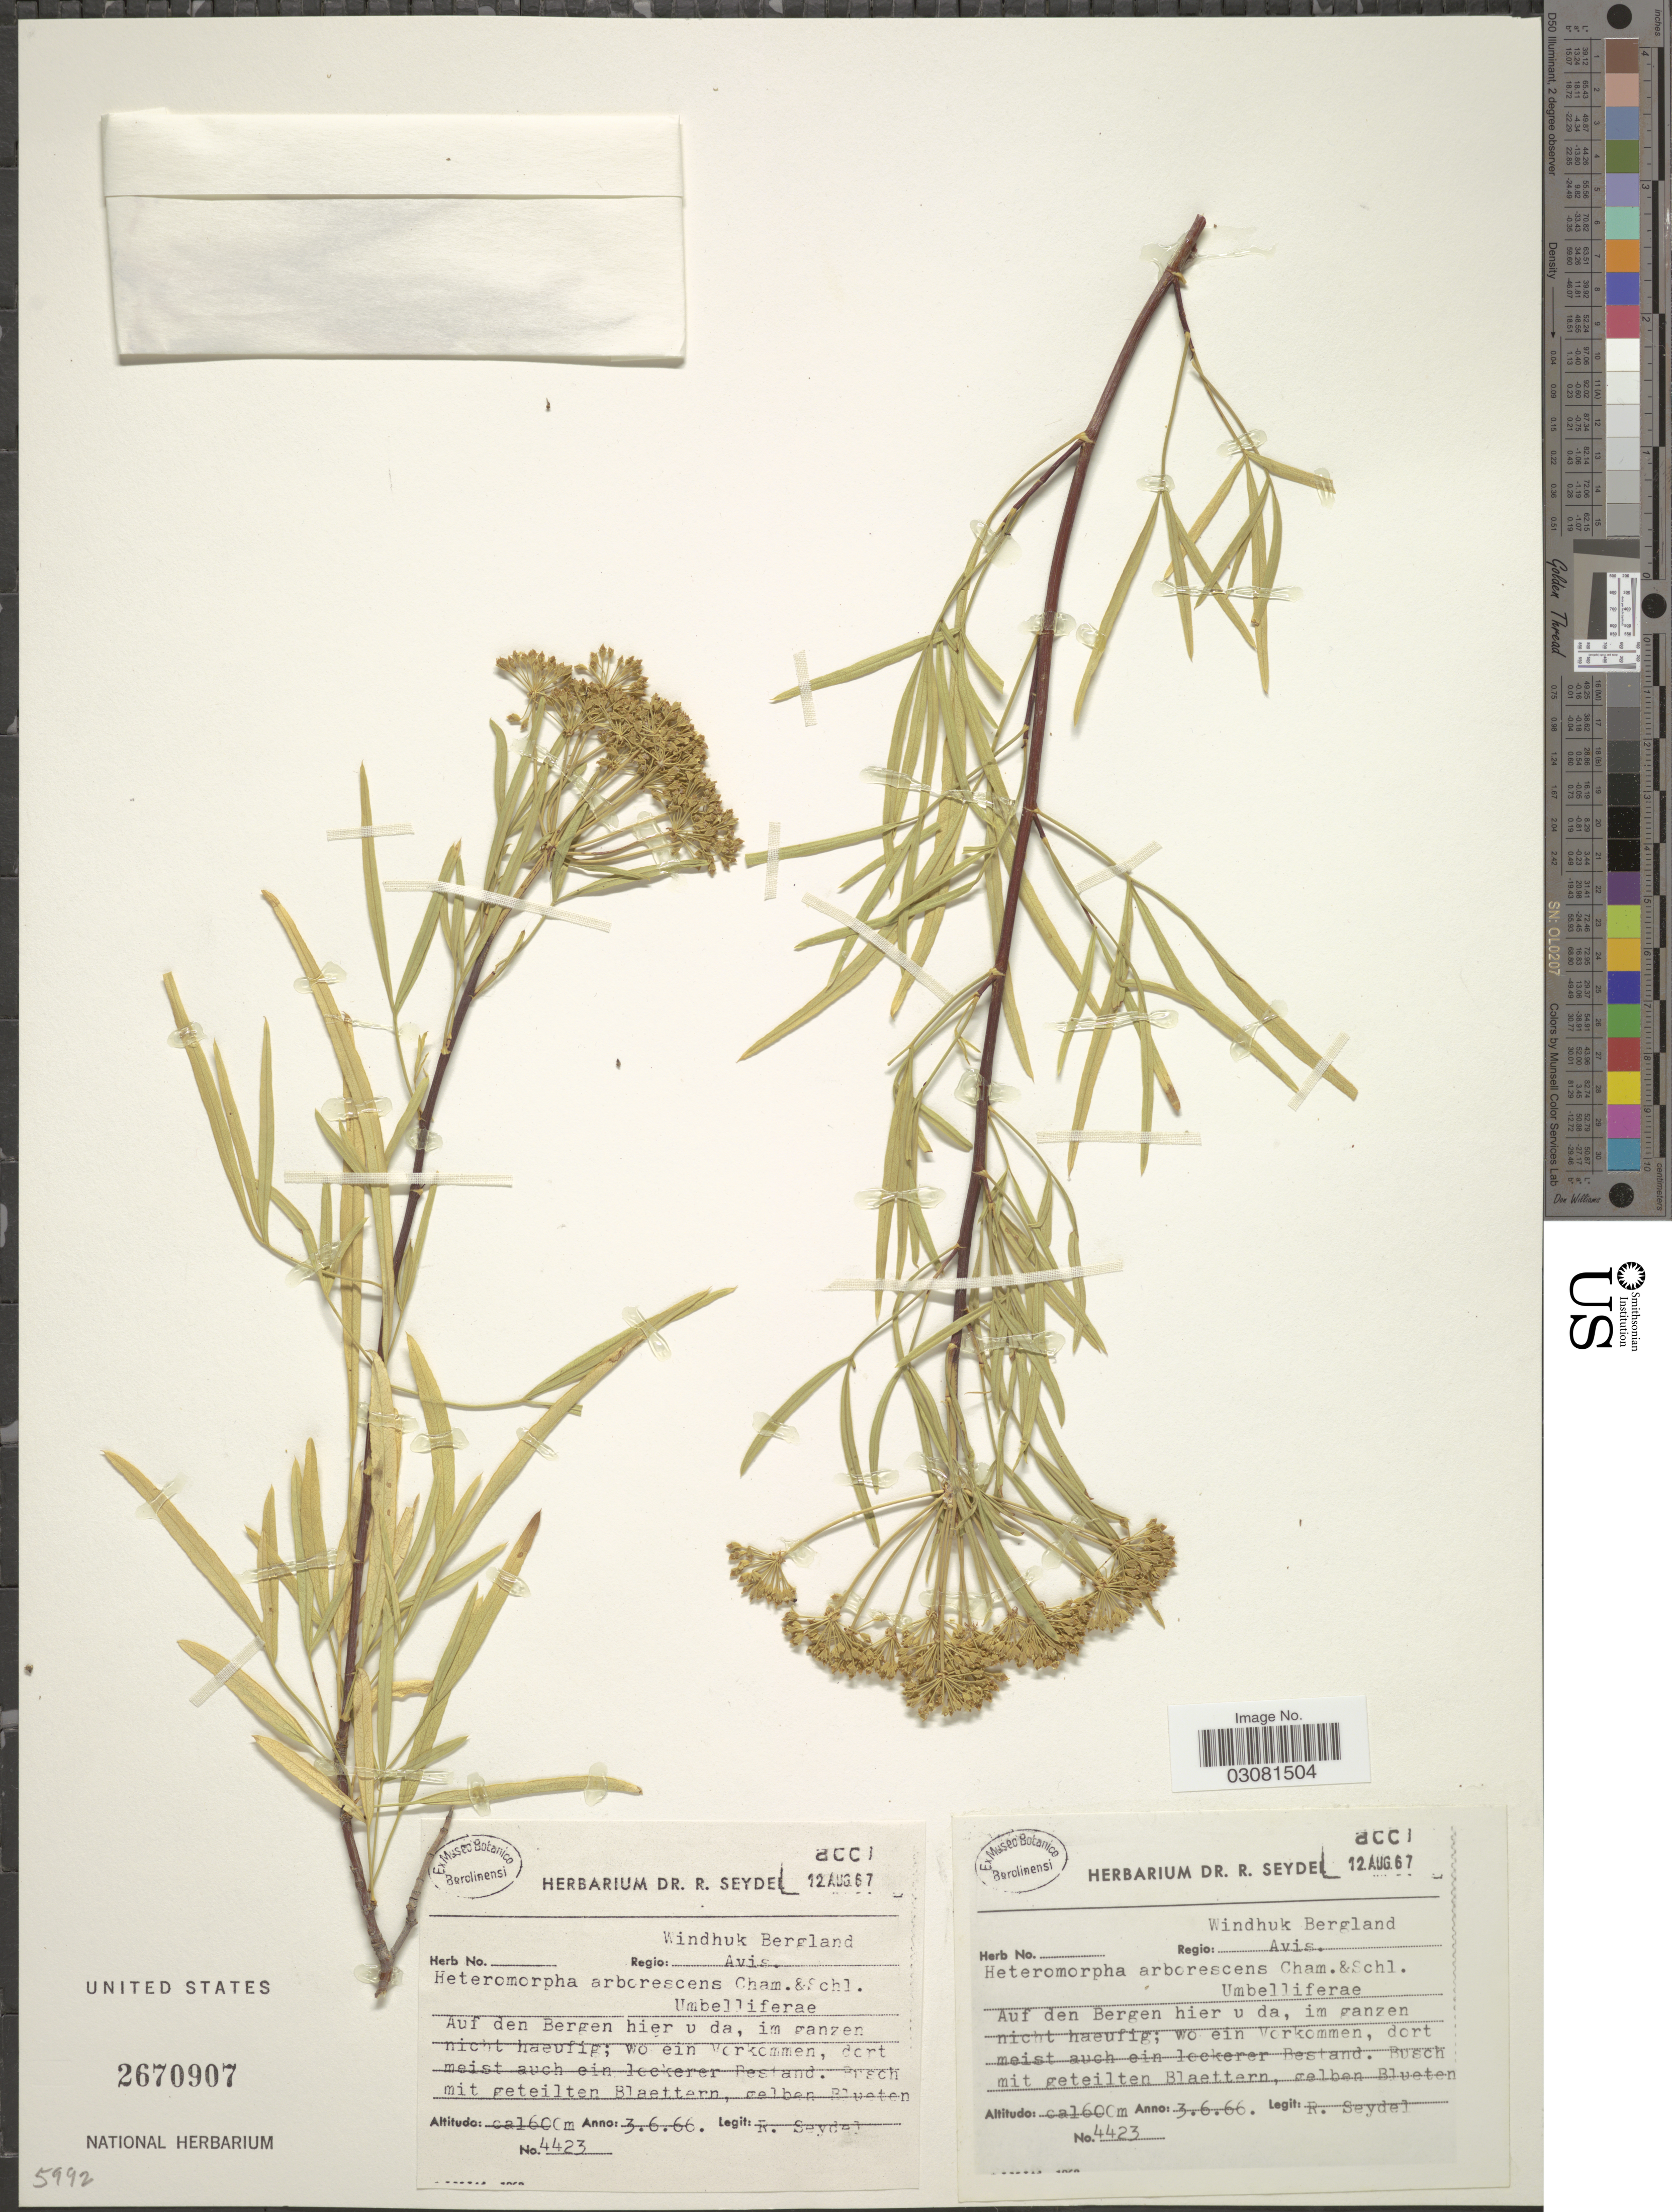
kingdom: Plantae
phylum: Tracheophyta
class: Magnoliopsida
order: Apiales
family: Apiaceae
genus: Heteromorpha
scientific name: Heteromorpha arborescens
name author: Cham. & Schltdl.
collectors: R. Seydel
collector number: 4423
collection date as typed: Transcribed d/m/y: 3/6/66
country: Namibia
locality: Windhuk Bergland, Regio: Avis.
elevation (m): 1600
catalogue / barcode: US 2670907